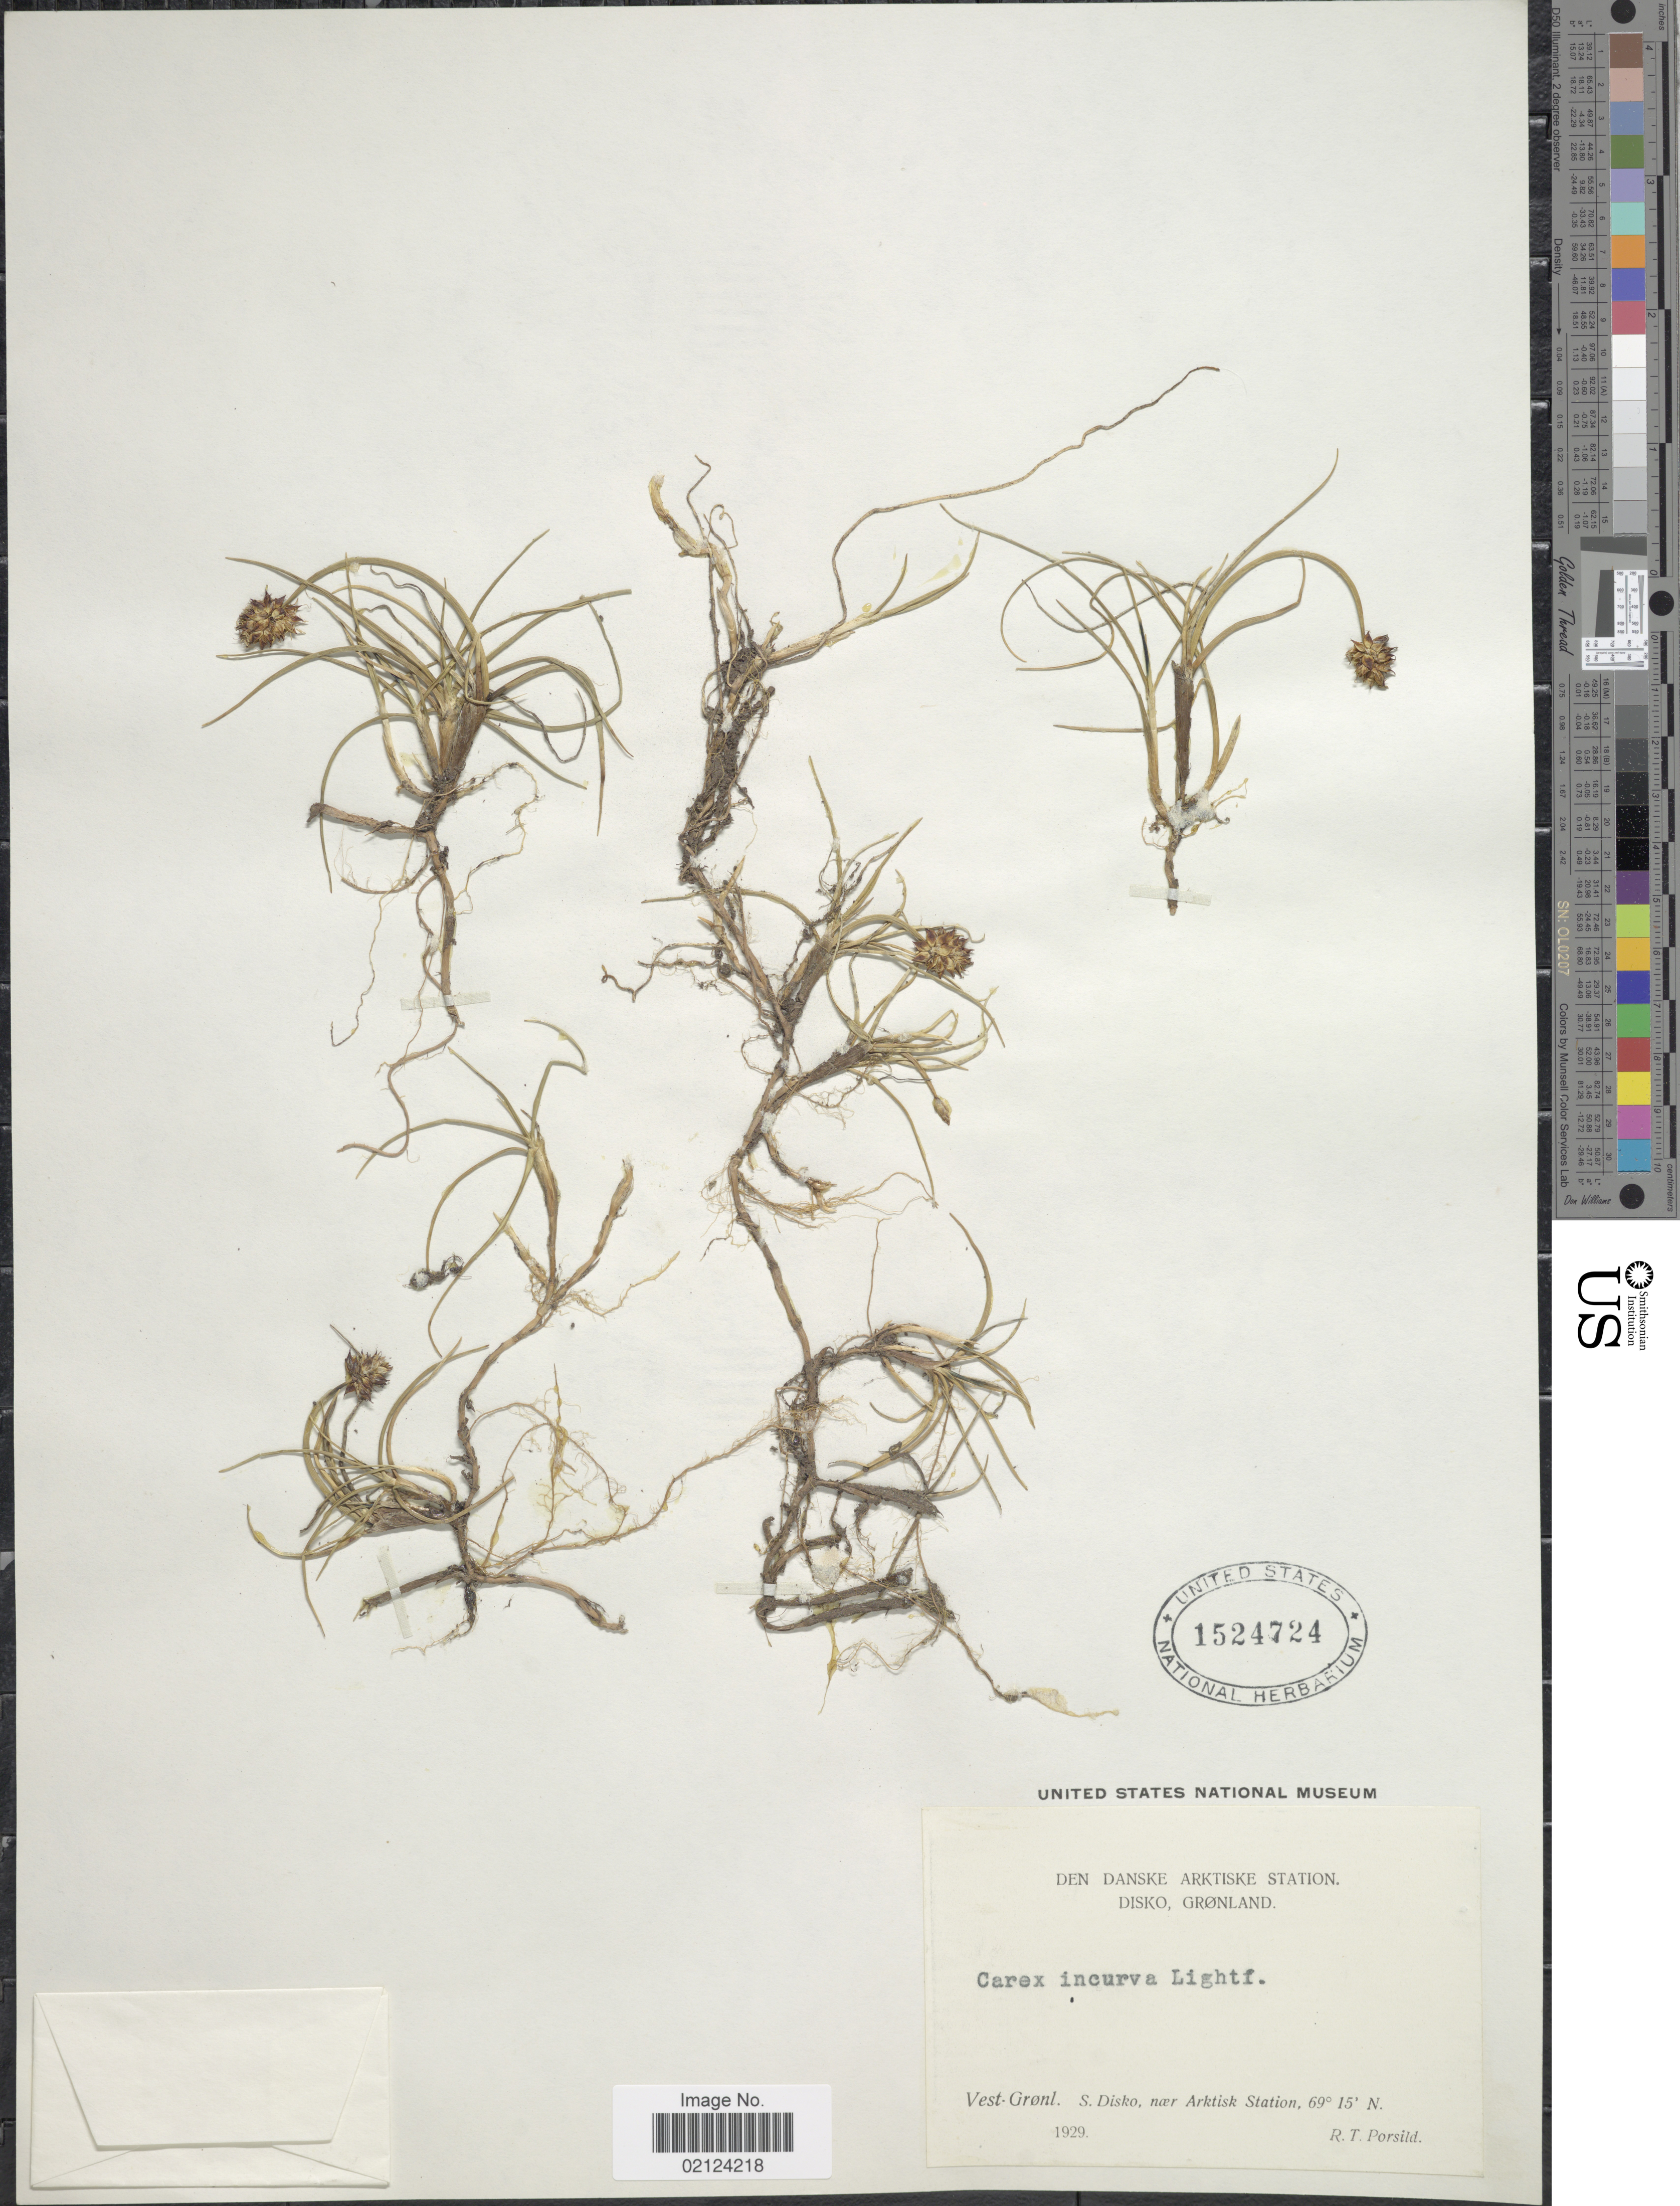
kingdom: Plantae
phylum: Tracheophyta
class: Liliopsida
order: Poales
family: Cyperaceae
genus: Carex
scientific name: Carex maritima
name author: Gunnerus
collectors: R. T. Porsild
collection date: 1929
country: Greenland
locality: Disko, Gronland. Vest-Gronl. S. Disko, naer Arktisk Station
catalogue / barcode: US 1524724